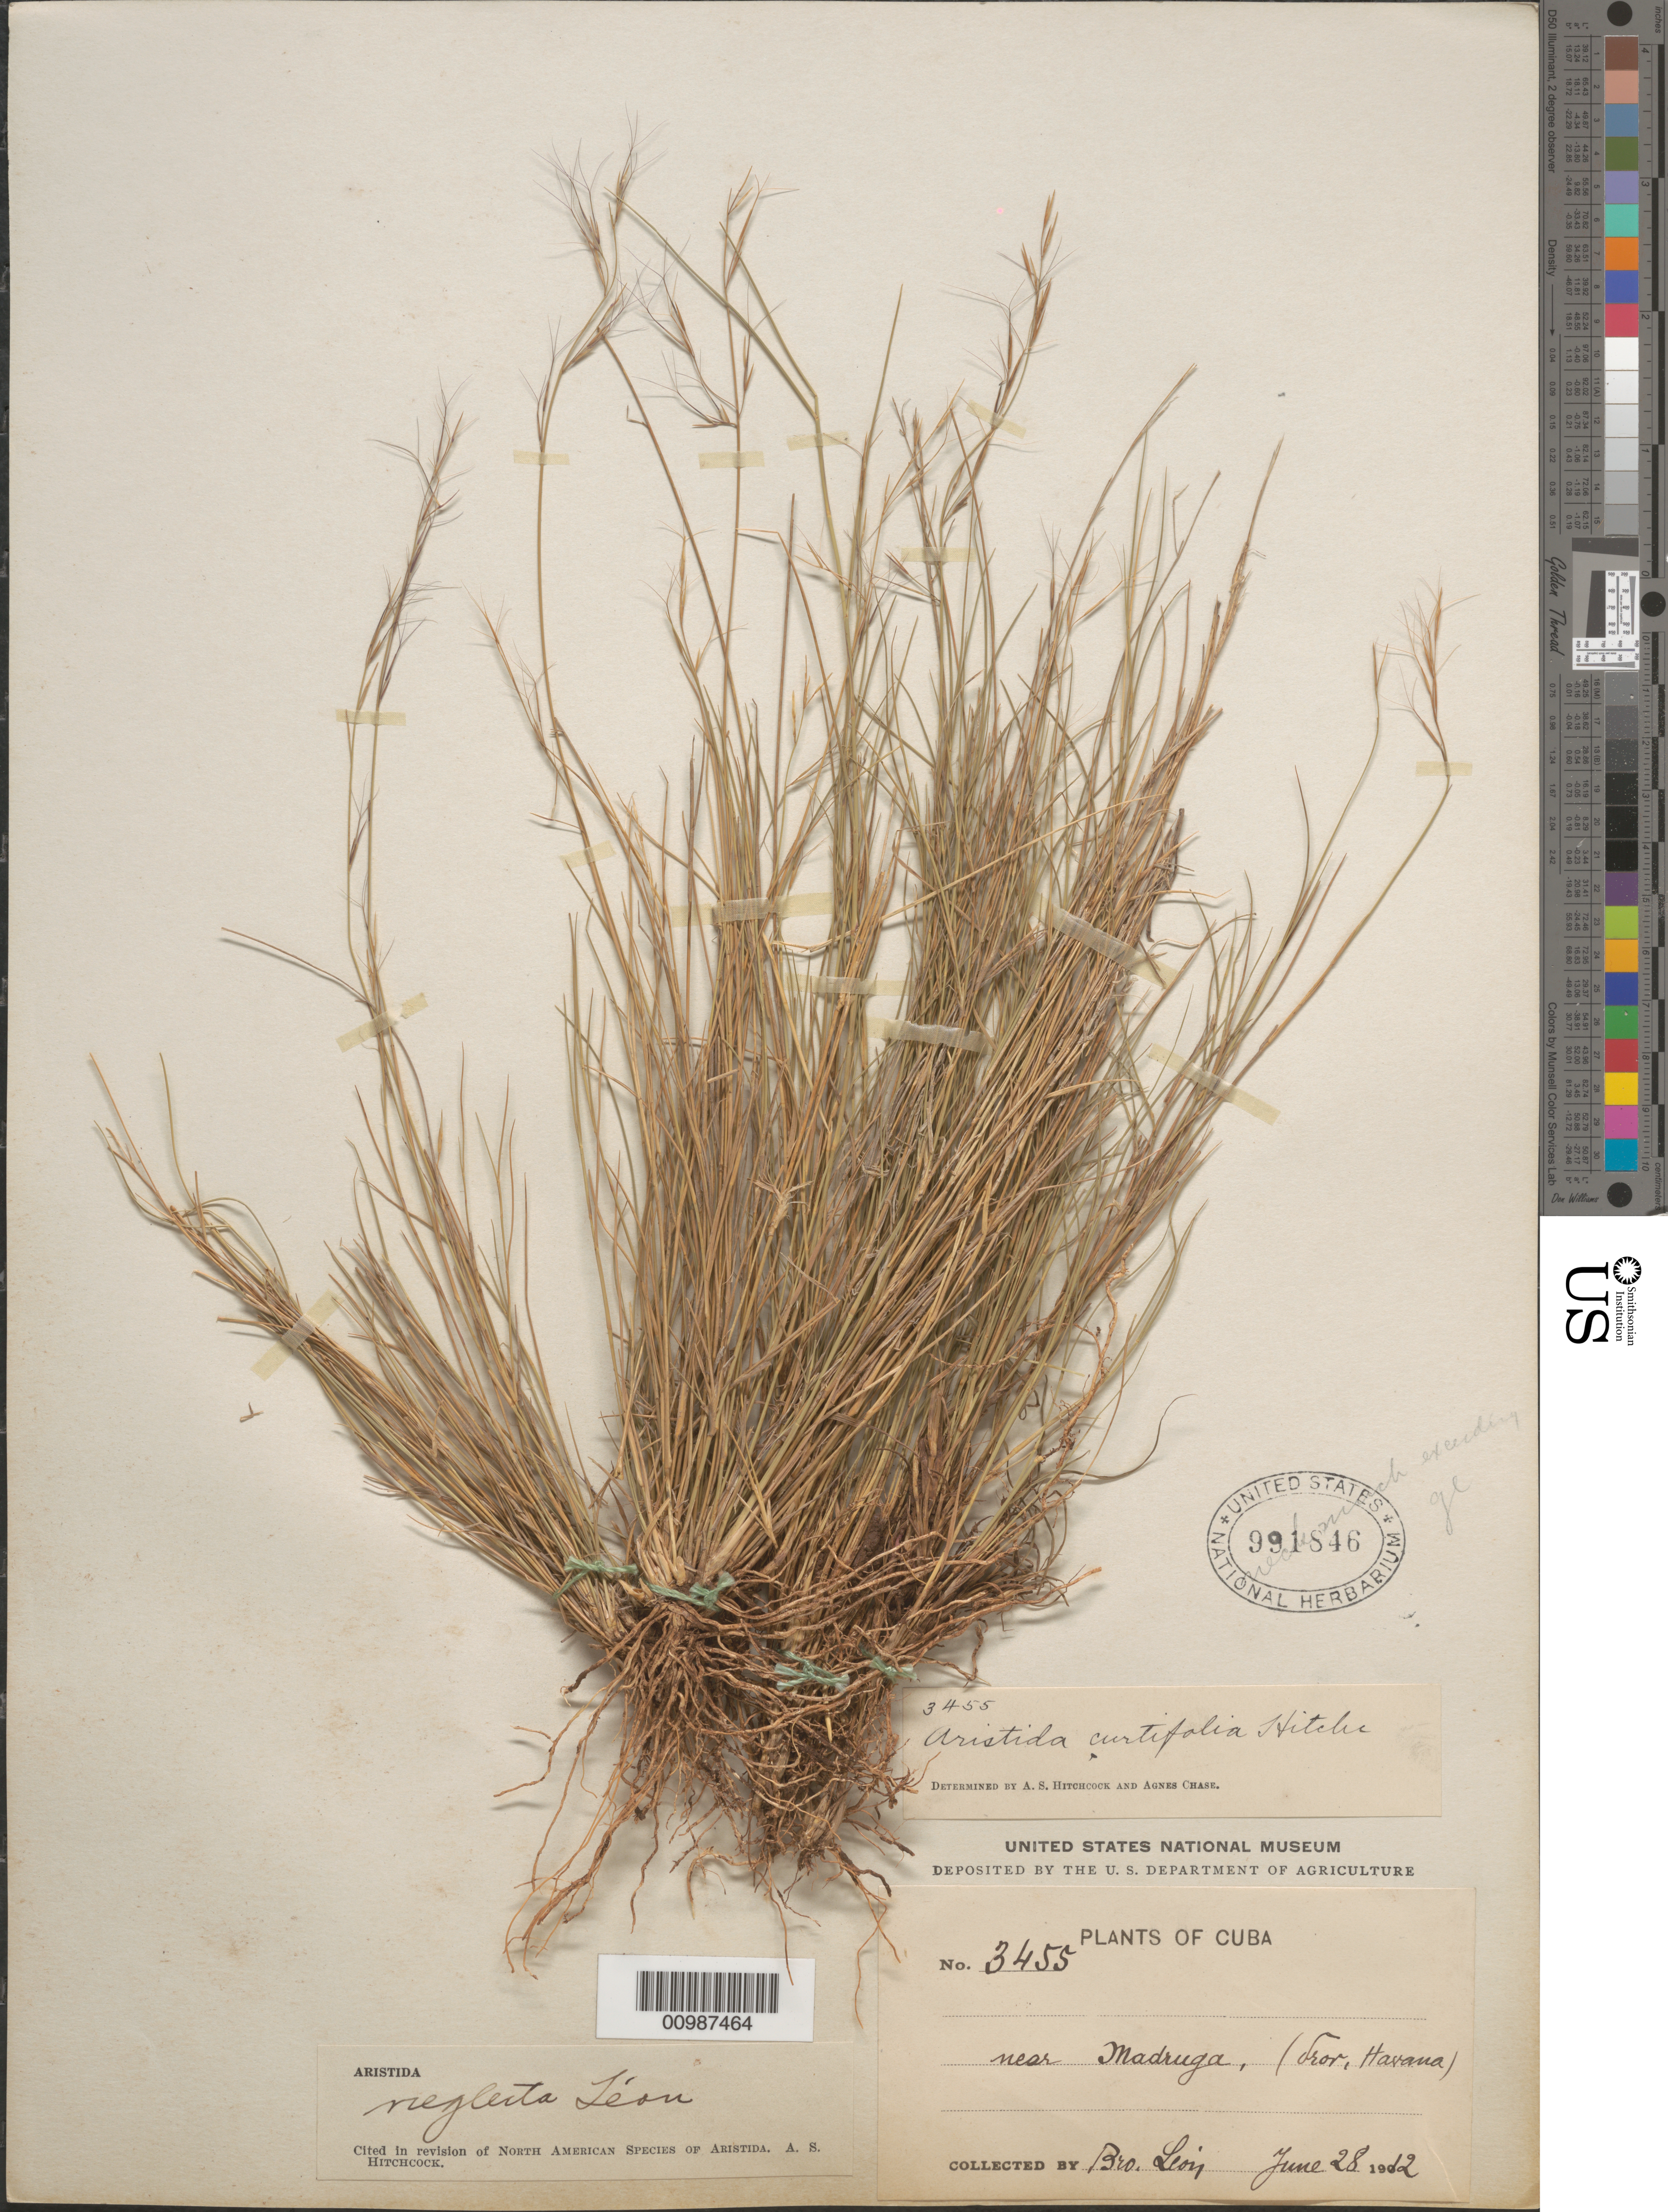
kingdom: Plantae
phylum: Tracheophyta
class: Liliopsida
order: Poales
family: Poaceae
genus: Aristida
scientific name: Aristida neglecta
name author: León ex Hitchc.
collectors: Bro. León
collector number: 3455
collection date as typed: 28 Jun 1912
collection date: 1912-06-28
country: Cuba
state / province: La Habana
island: Cuba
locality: near Madruga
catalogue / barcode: US 991846